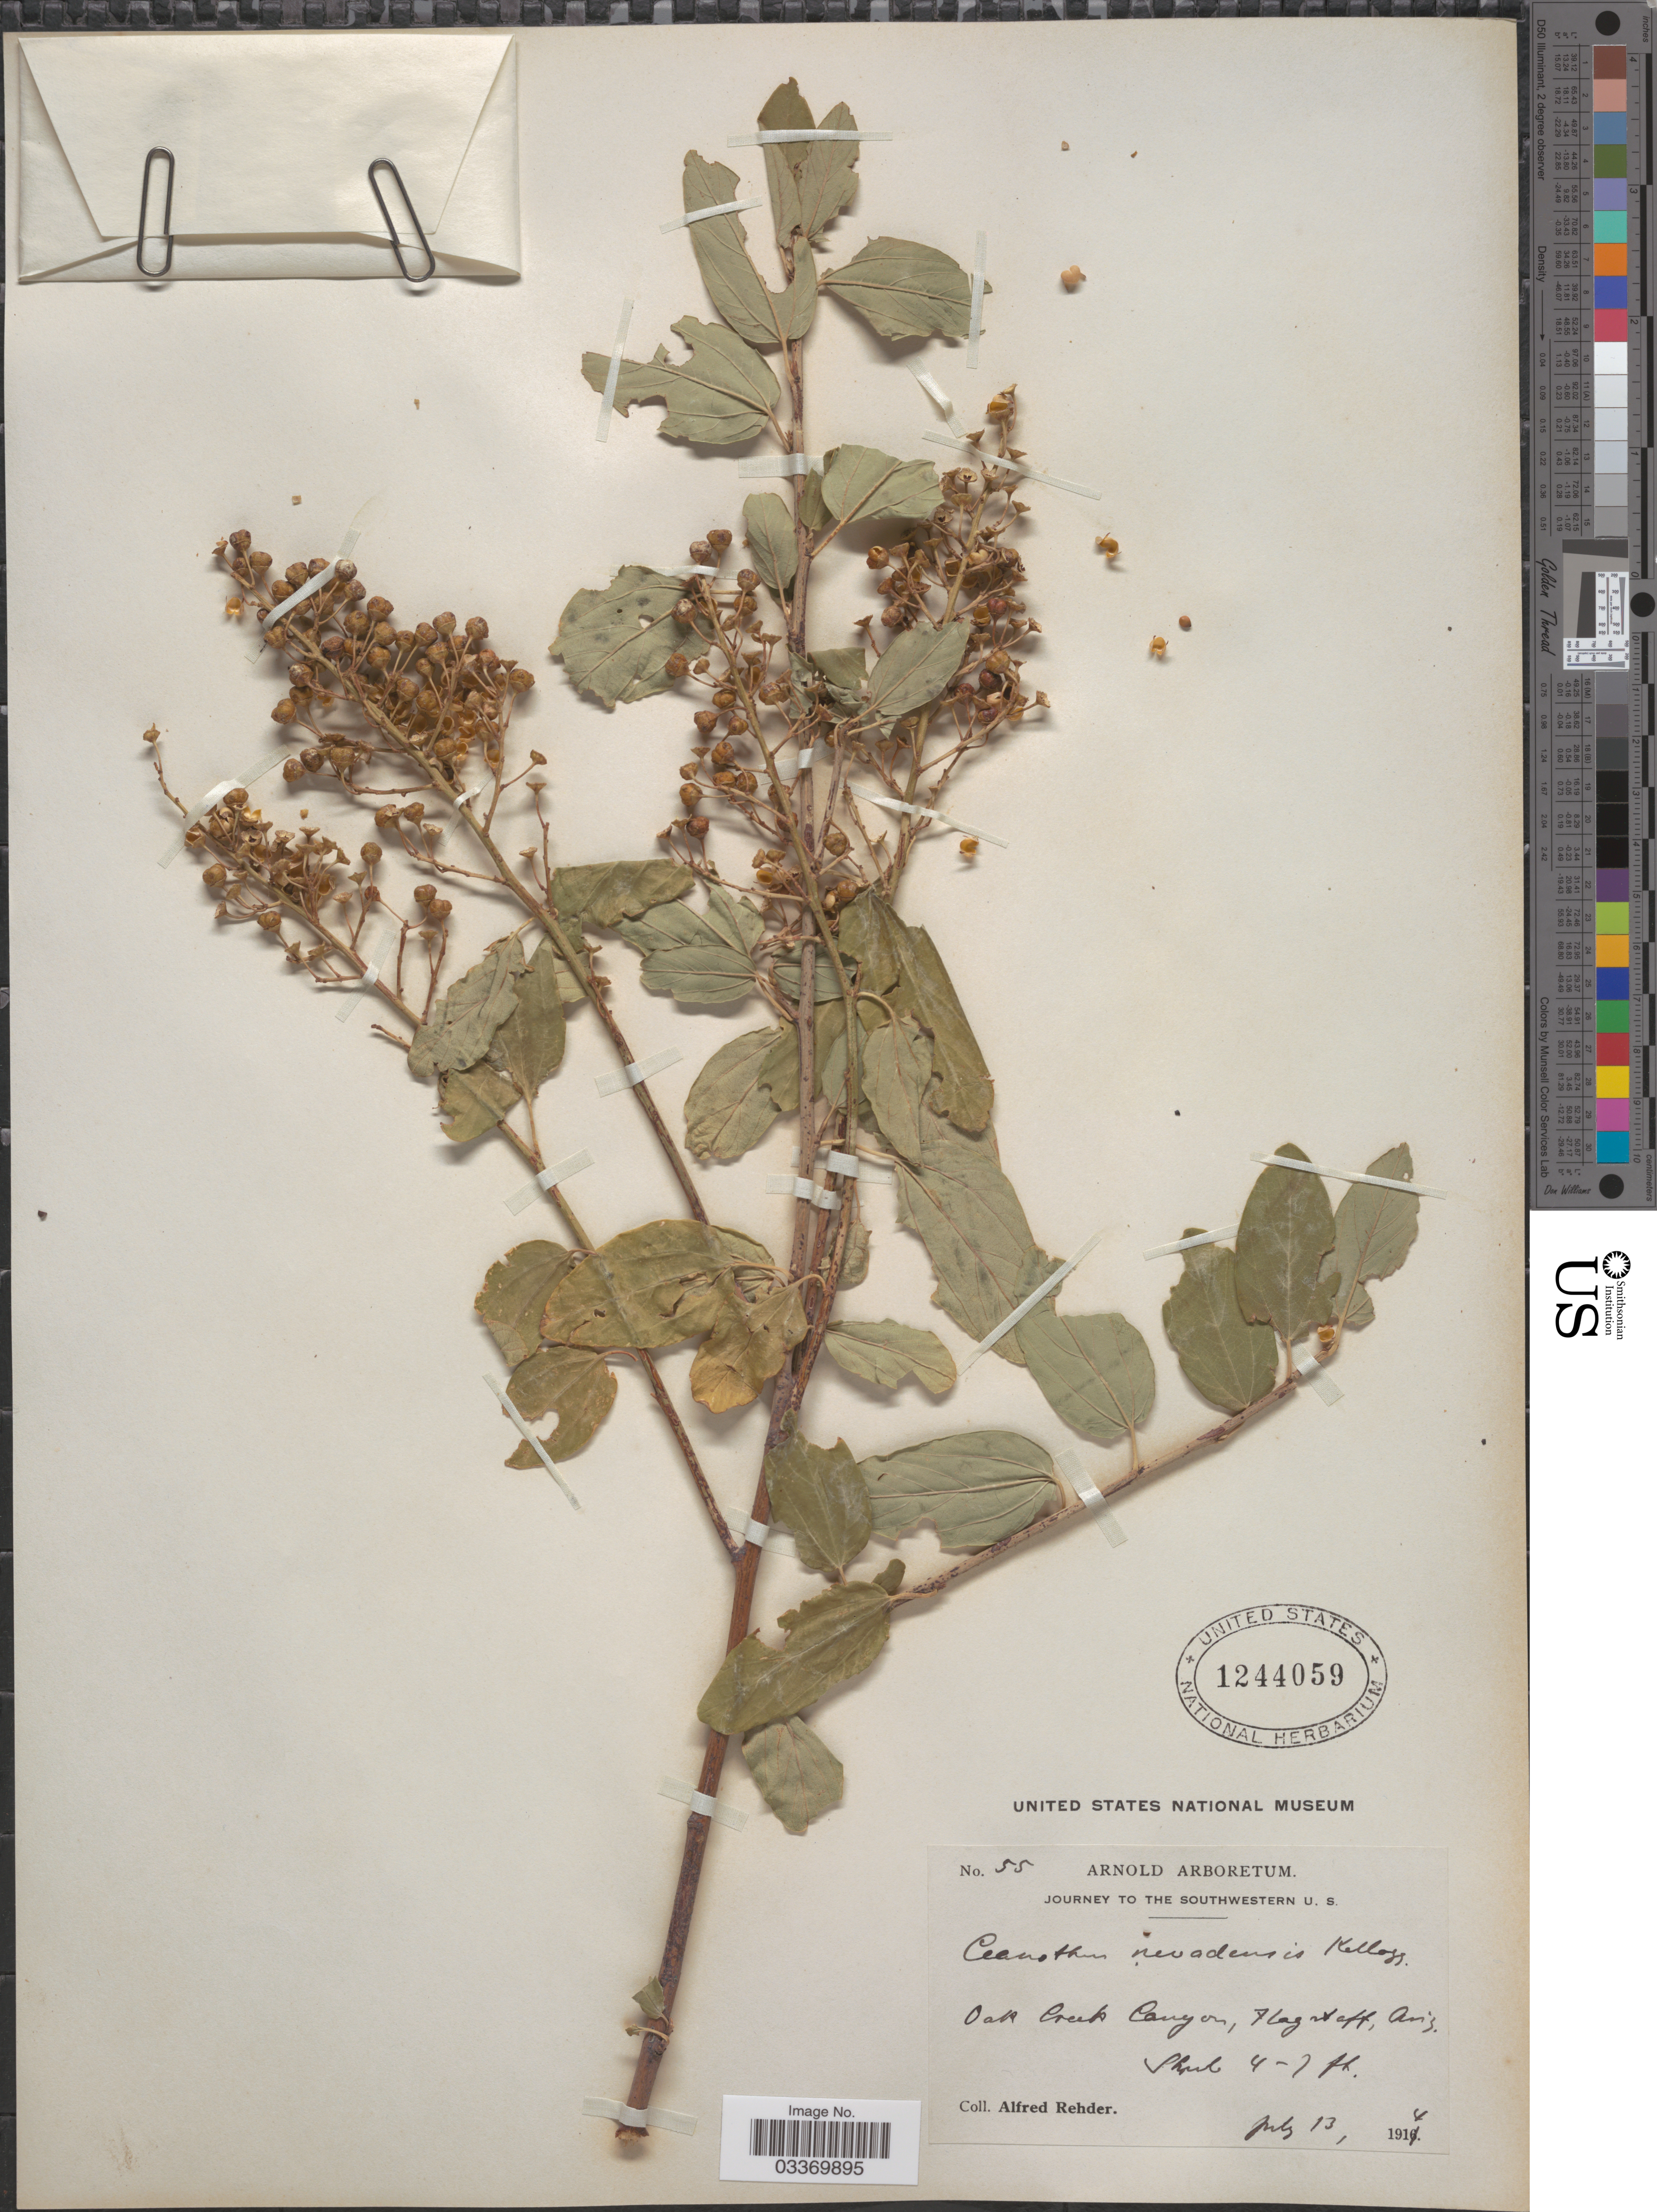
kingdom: Plantae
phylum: Tracheophyta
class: Magnoliopsida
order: Rosales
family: Rhamnaceae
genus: Ceanothus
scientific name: Ceanothus nevadensis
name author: Kellogg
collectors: A. Rehder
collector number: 55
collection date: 1914-07-13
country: United States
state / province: Arizona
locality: Southwestern U. S. Oak Creek Canyon, Flagstaff.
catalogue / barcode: US 1244059